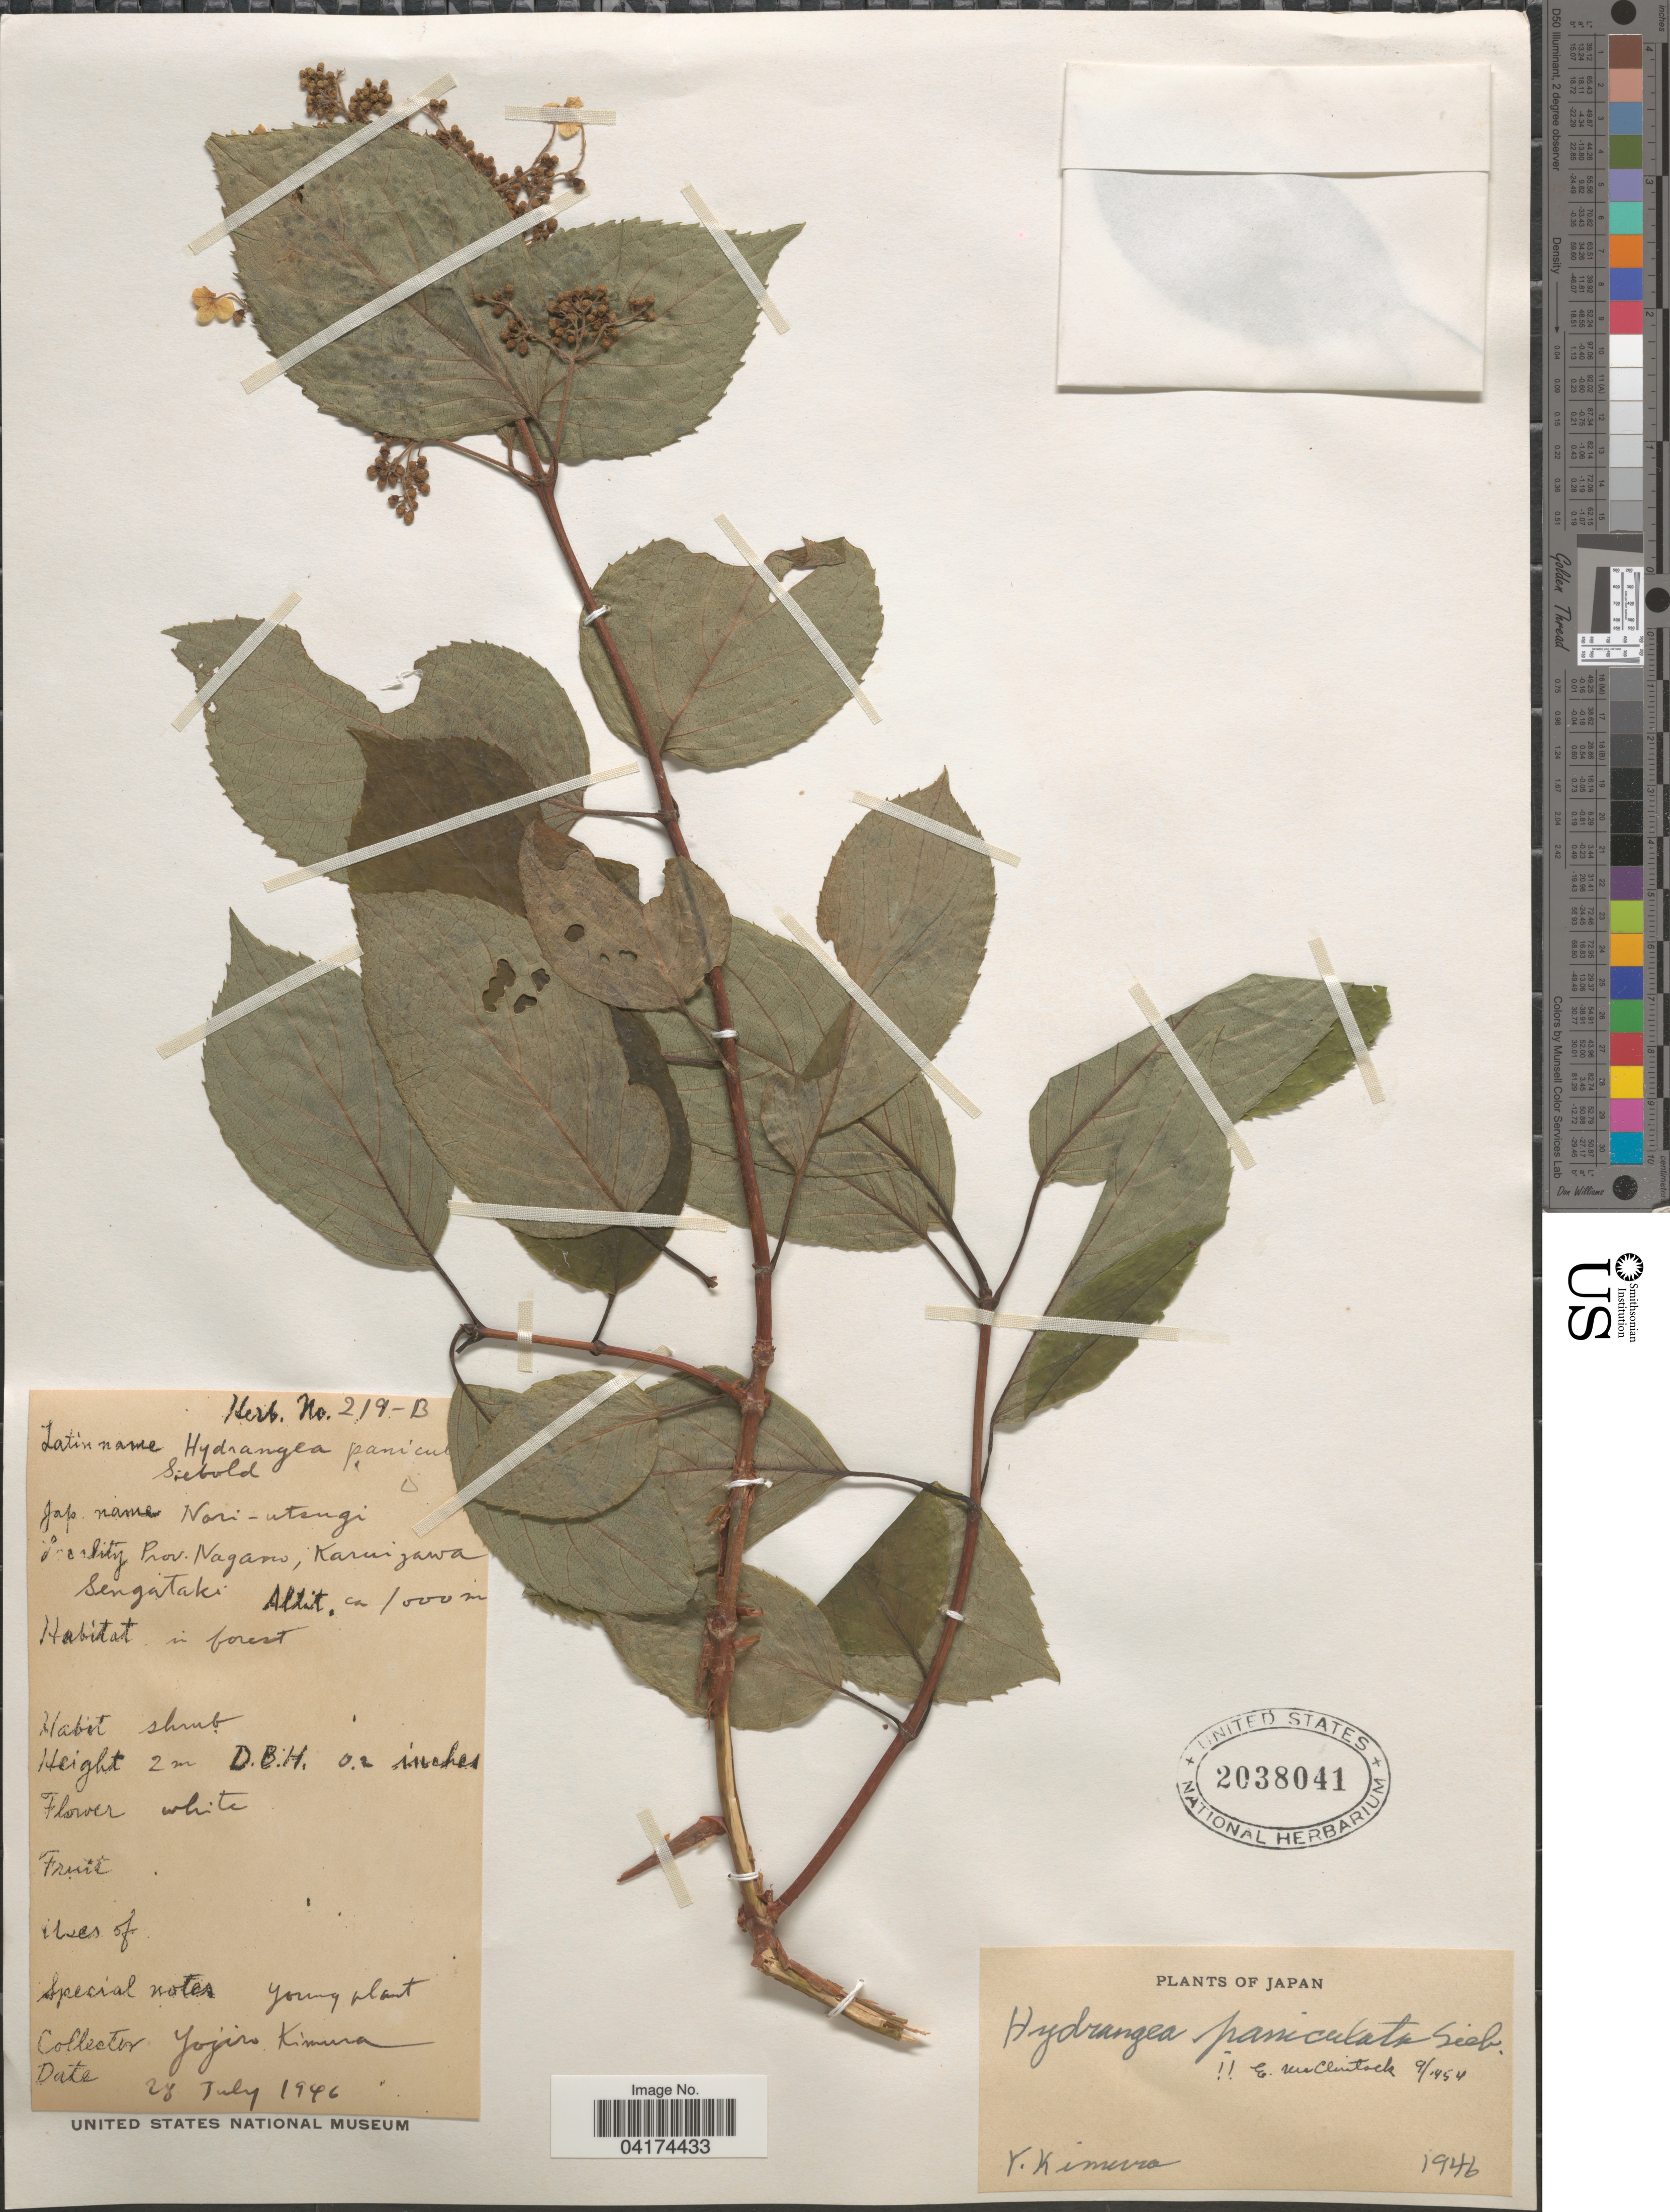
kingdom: Plantae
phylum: Tracheophyta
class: Magnoliopsida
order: Cornales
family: Hydrangeaceae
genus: Hydrangea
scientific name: Hydrangea paniculata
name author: Siebold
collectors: Y. Kimura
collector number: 219-B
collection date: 1946-07-28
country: Japan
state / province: Nagano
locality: Karuizawa. Sengataki.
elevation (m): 1000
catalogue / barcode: US 2038041